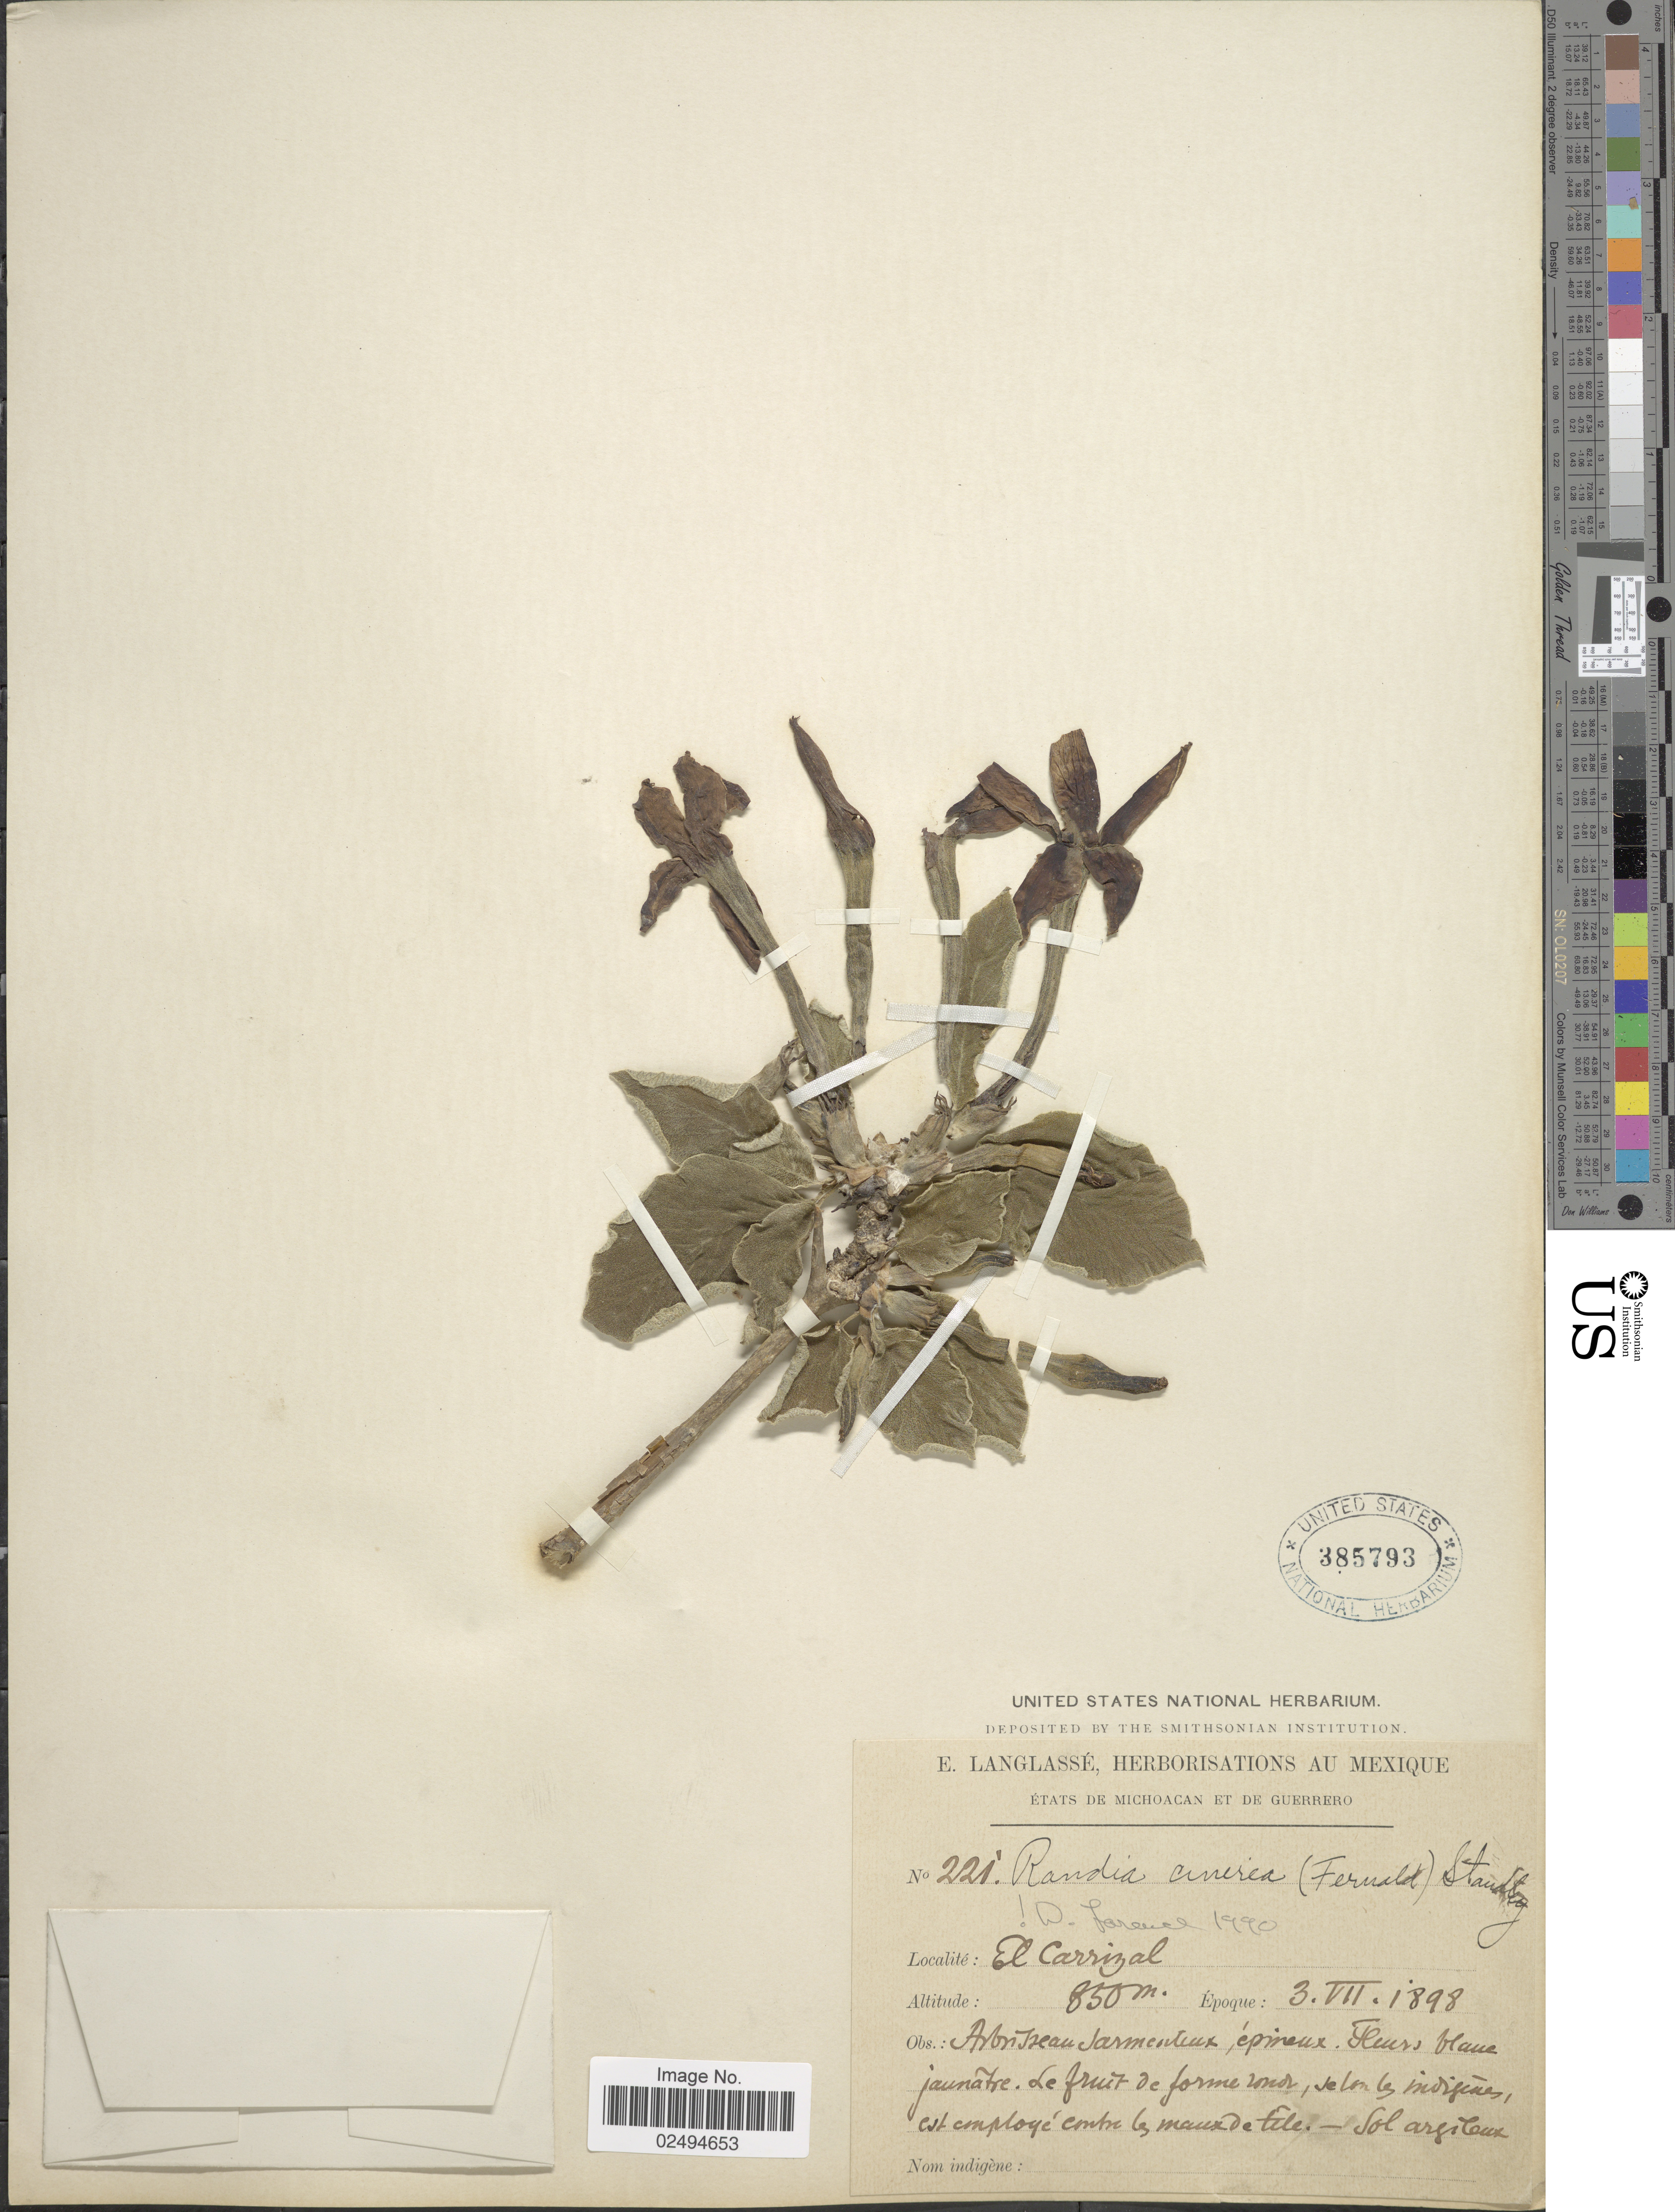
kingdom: Plantae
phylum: Tracheophyta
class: Magnoliopsida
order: Gentianales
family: Rubiaceae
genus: Randia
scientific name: Randia cinerea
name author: (Fernald) Standl.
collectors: E. Langlassé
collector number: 221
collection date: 1898-07-03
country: Mexico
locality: Etats de Michoacan et de Guerrero. El Carrizal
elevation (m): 850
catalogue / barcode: US 385793